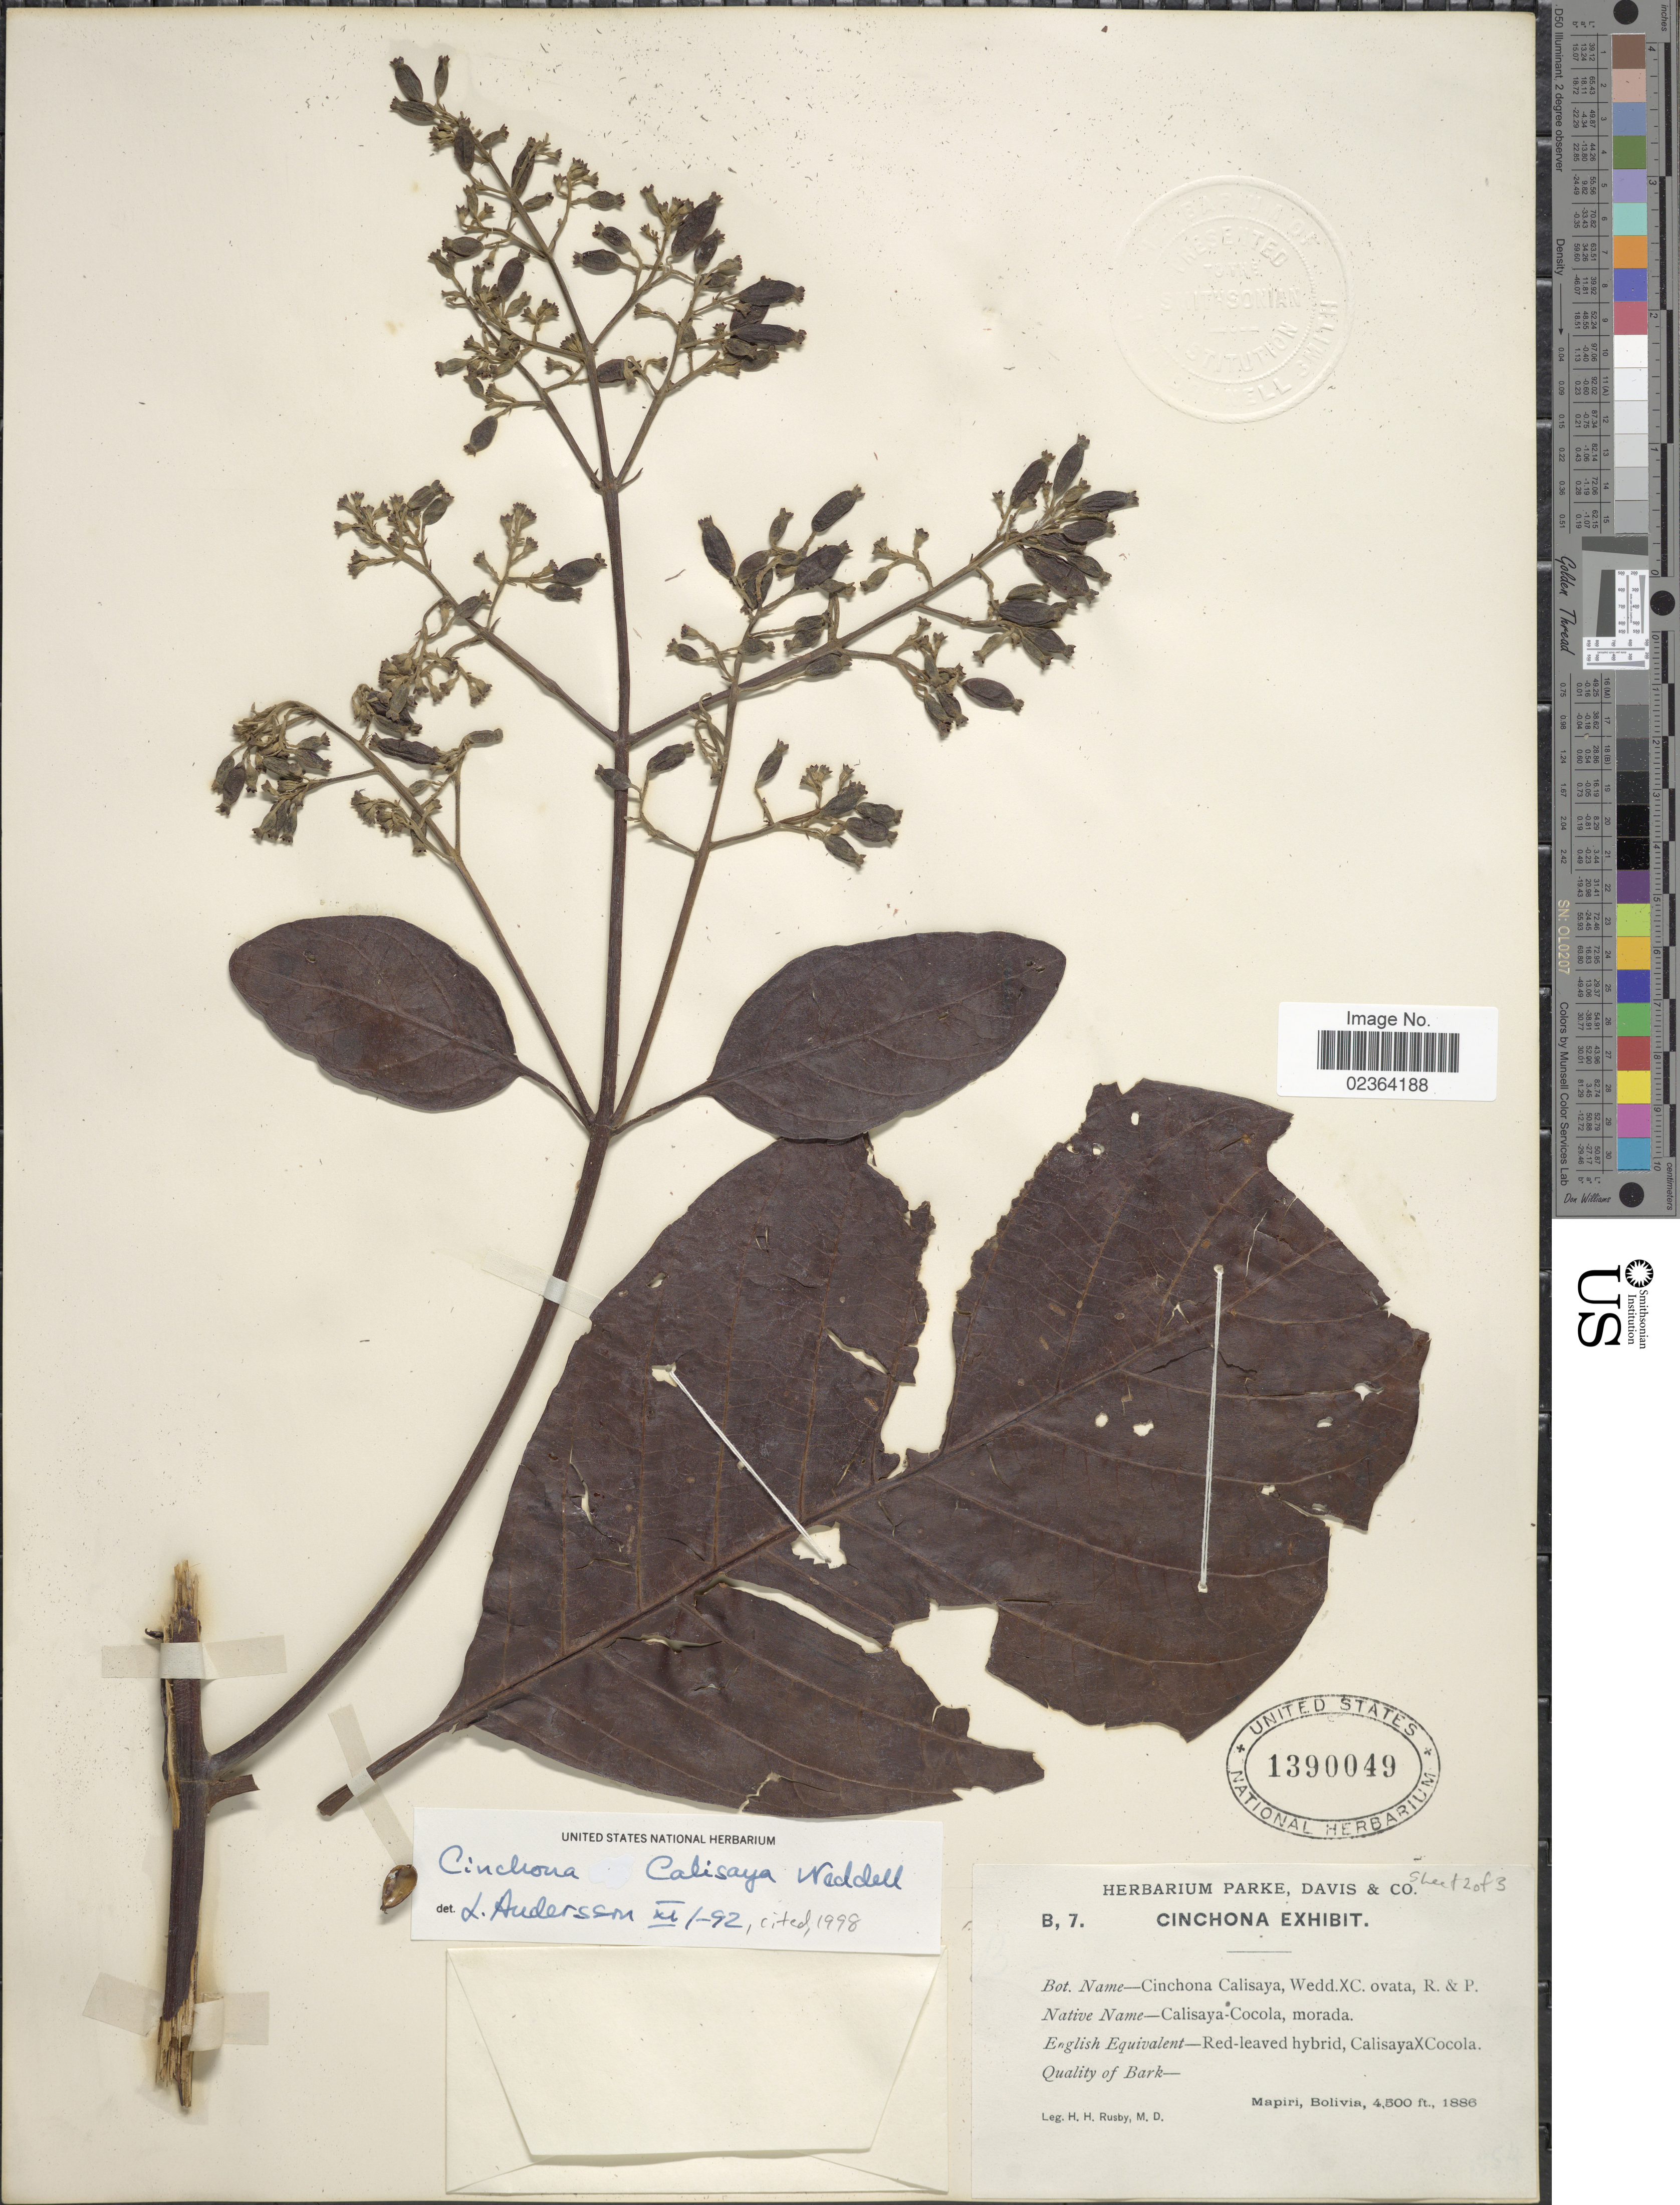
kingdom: Plantae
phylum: Tracheophyta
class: Magnoliopsida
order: Gentianales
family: Rubiaceae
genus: Cinchona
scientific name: Cinchona calisaya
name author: Wedd.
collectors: H. H. Rusby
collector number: B, 7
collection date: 1886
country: Bolivia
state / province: La Páz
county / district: Larecaja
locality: Mapiri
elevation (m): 1372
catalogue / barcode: US 1390049